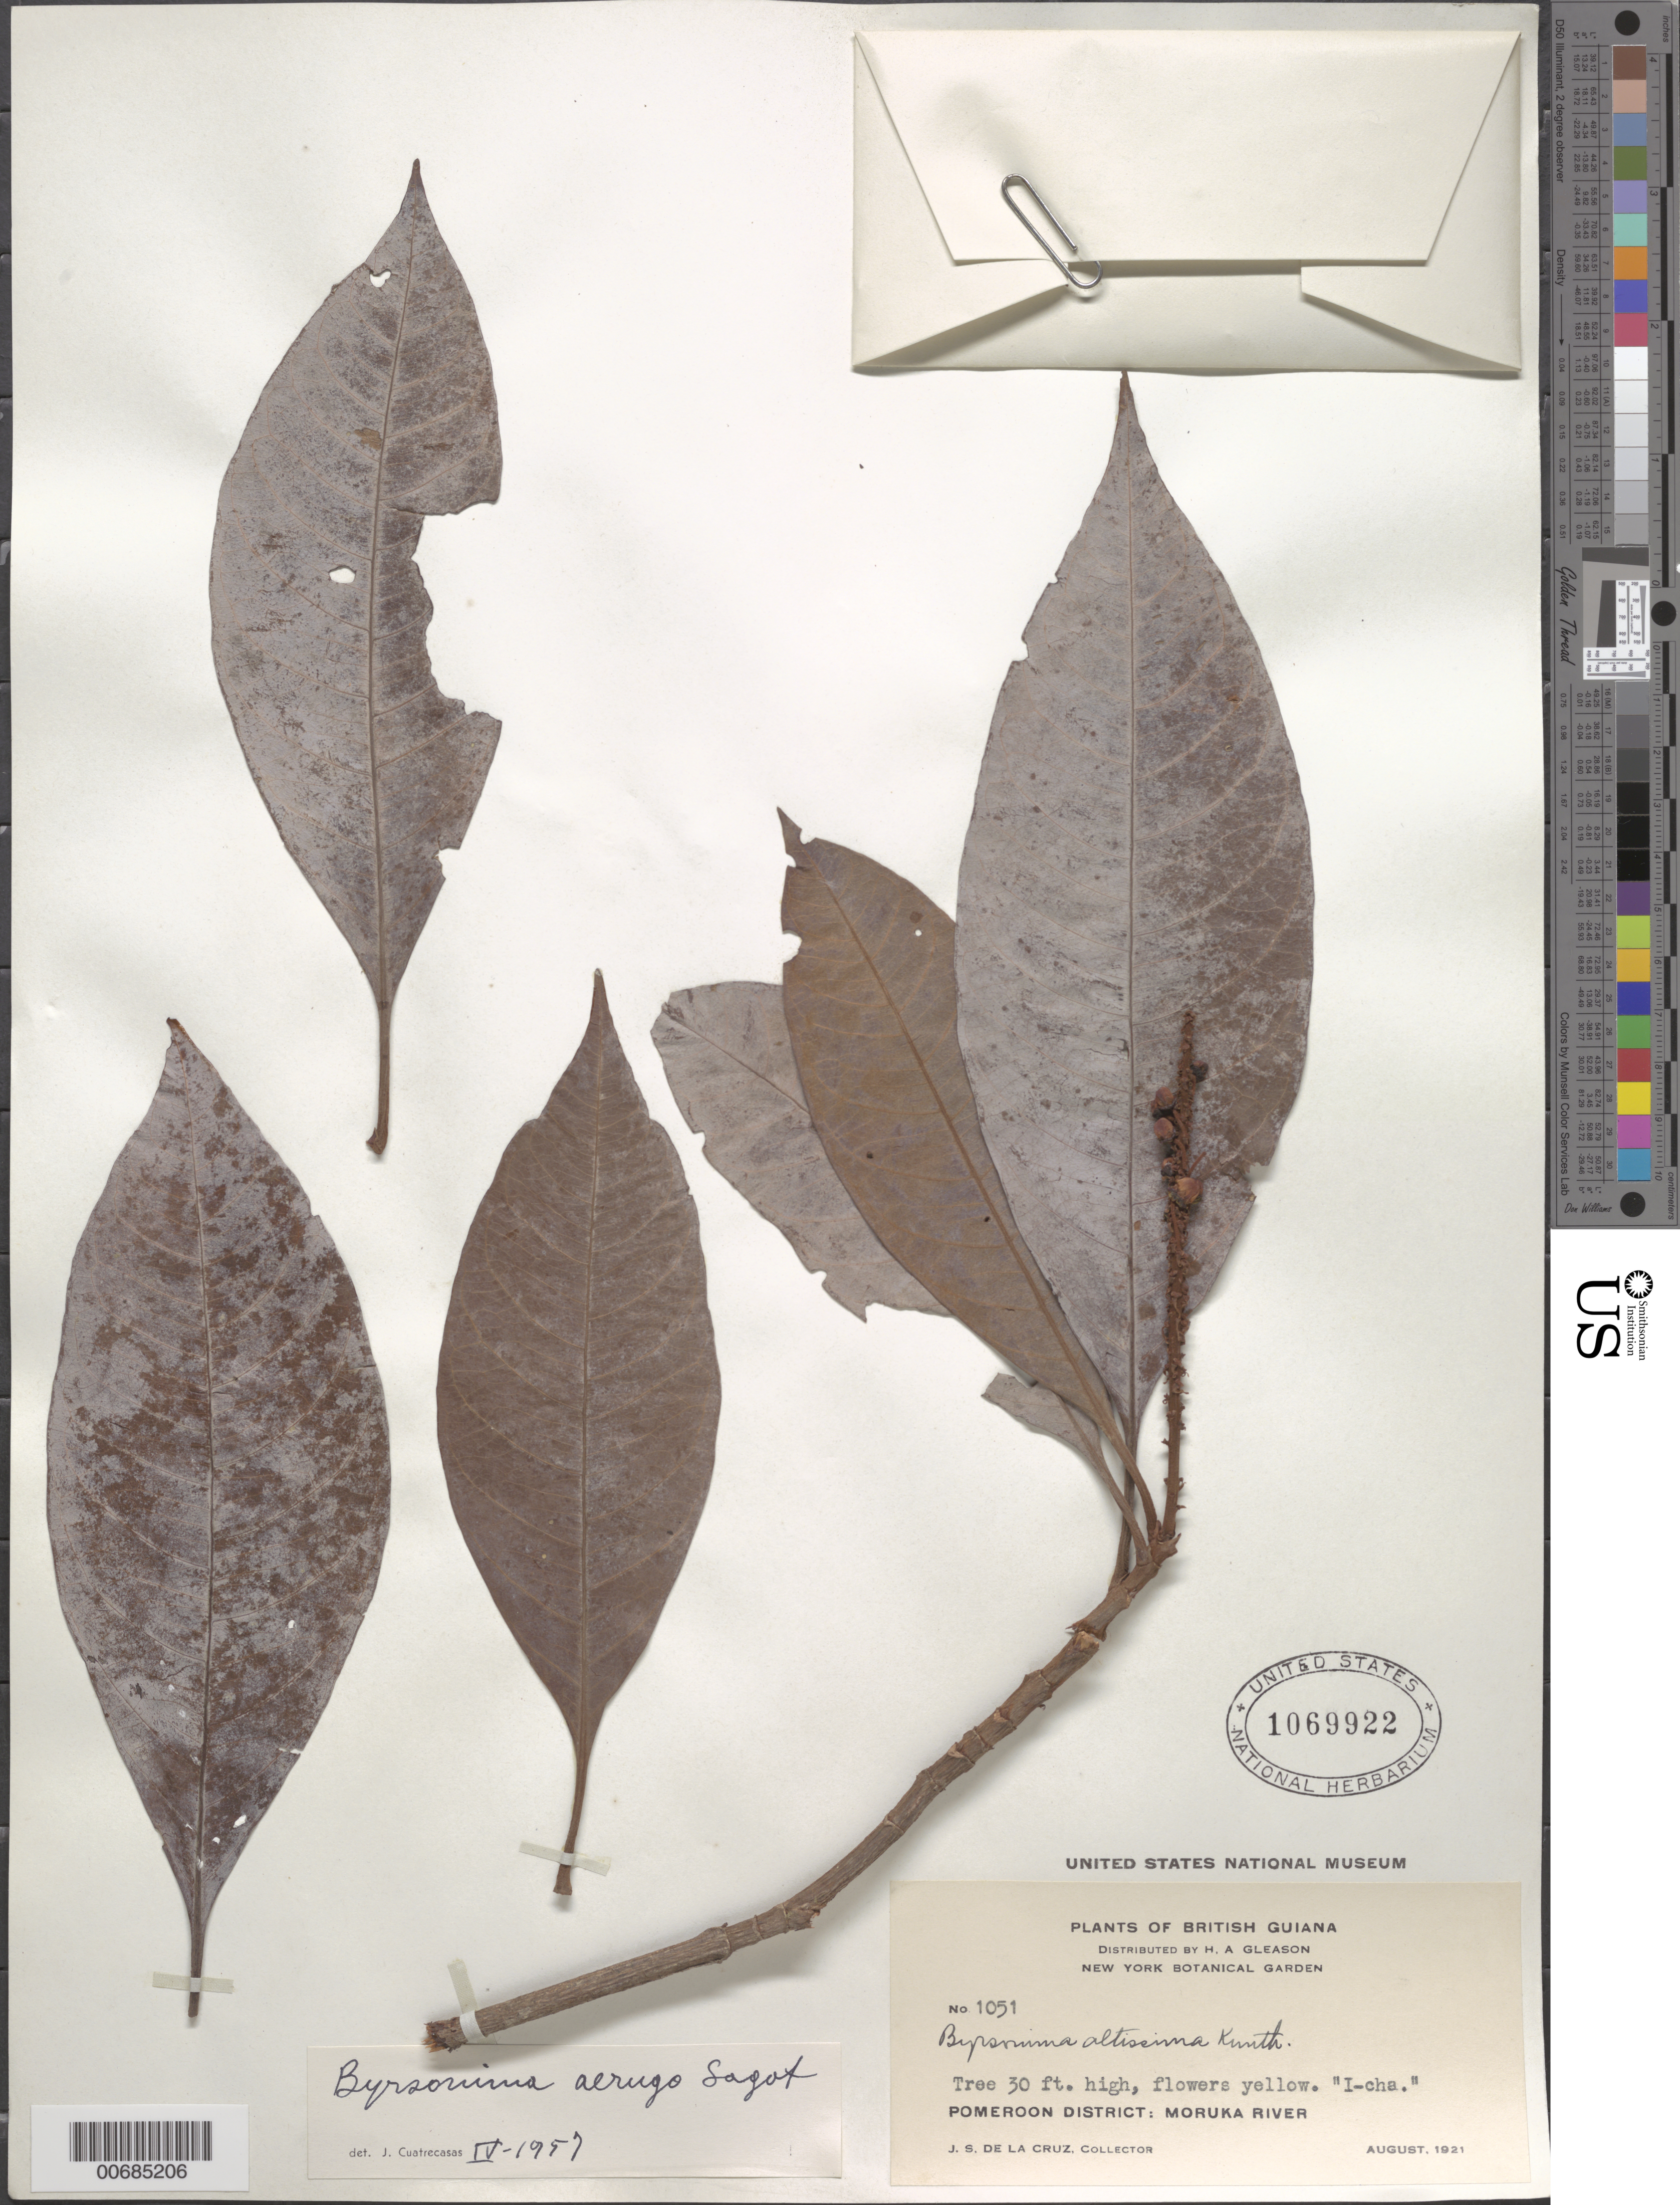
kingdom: Plantae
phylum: Tracheophyta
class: Magnoliopsida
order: Malpighiales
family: Malpighiaceae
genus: Byrsonima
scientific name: Byrsonima aerugo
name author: Sagot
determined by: Cuatrecasas, J.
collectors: J. S. de la Cruz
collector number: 1051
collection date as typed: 26-Aug-21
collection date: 1921-08-26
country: Guyana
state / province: Barima-Waini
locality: Comaca, Moruka R., Pomeroon Dist.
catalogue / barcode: US 1069922